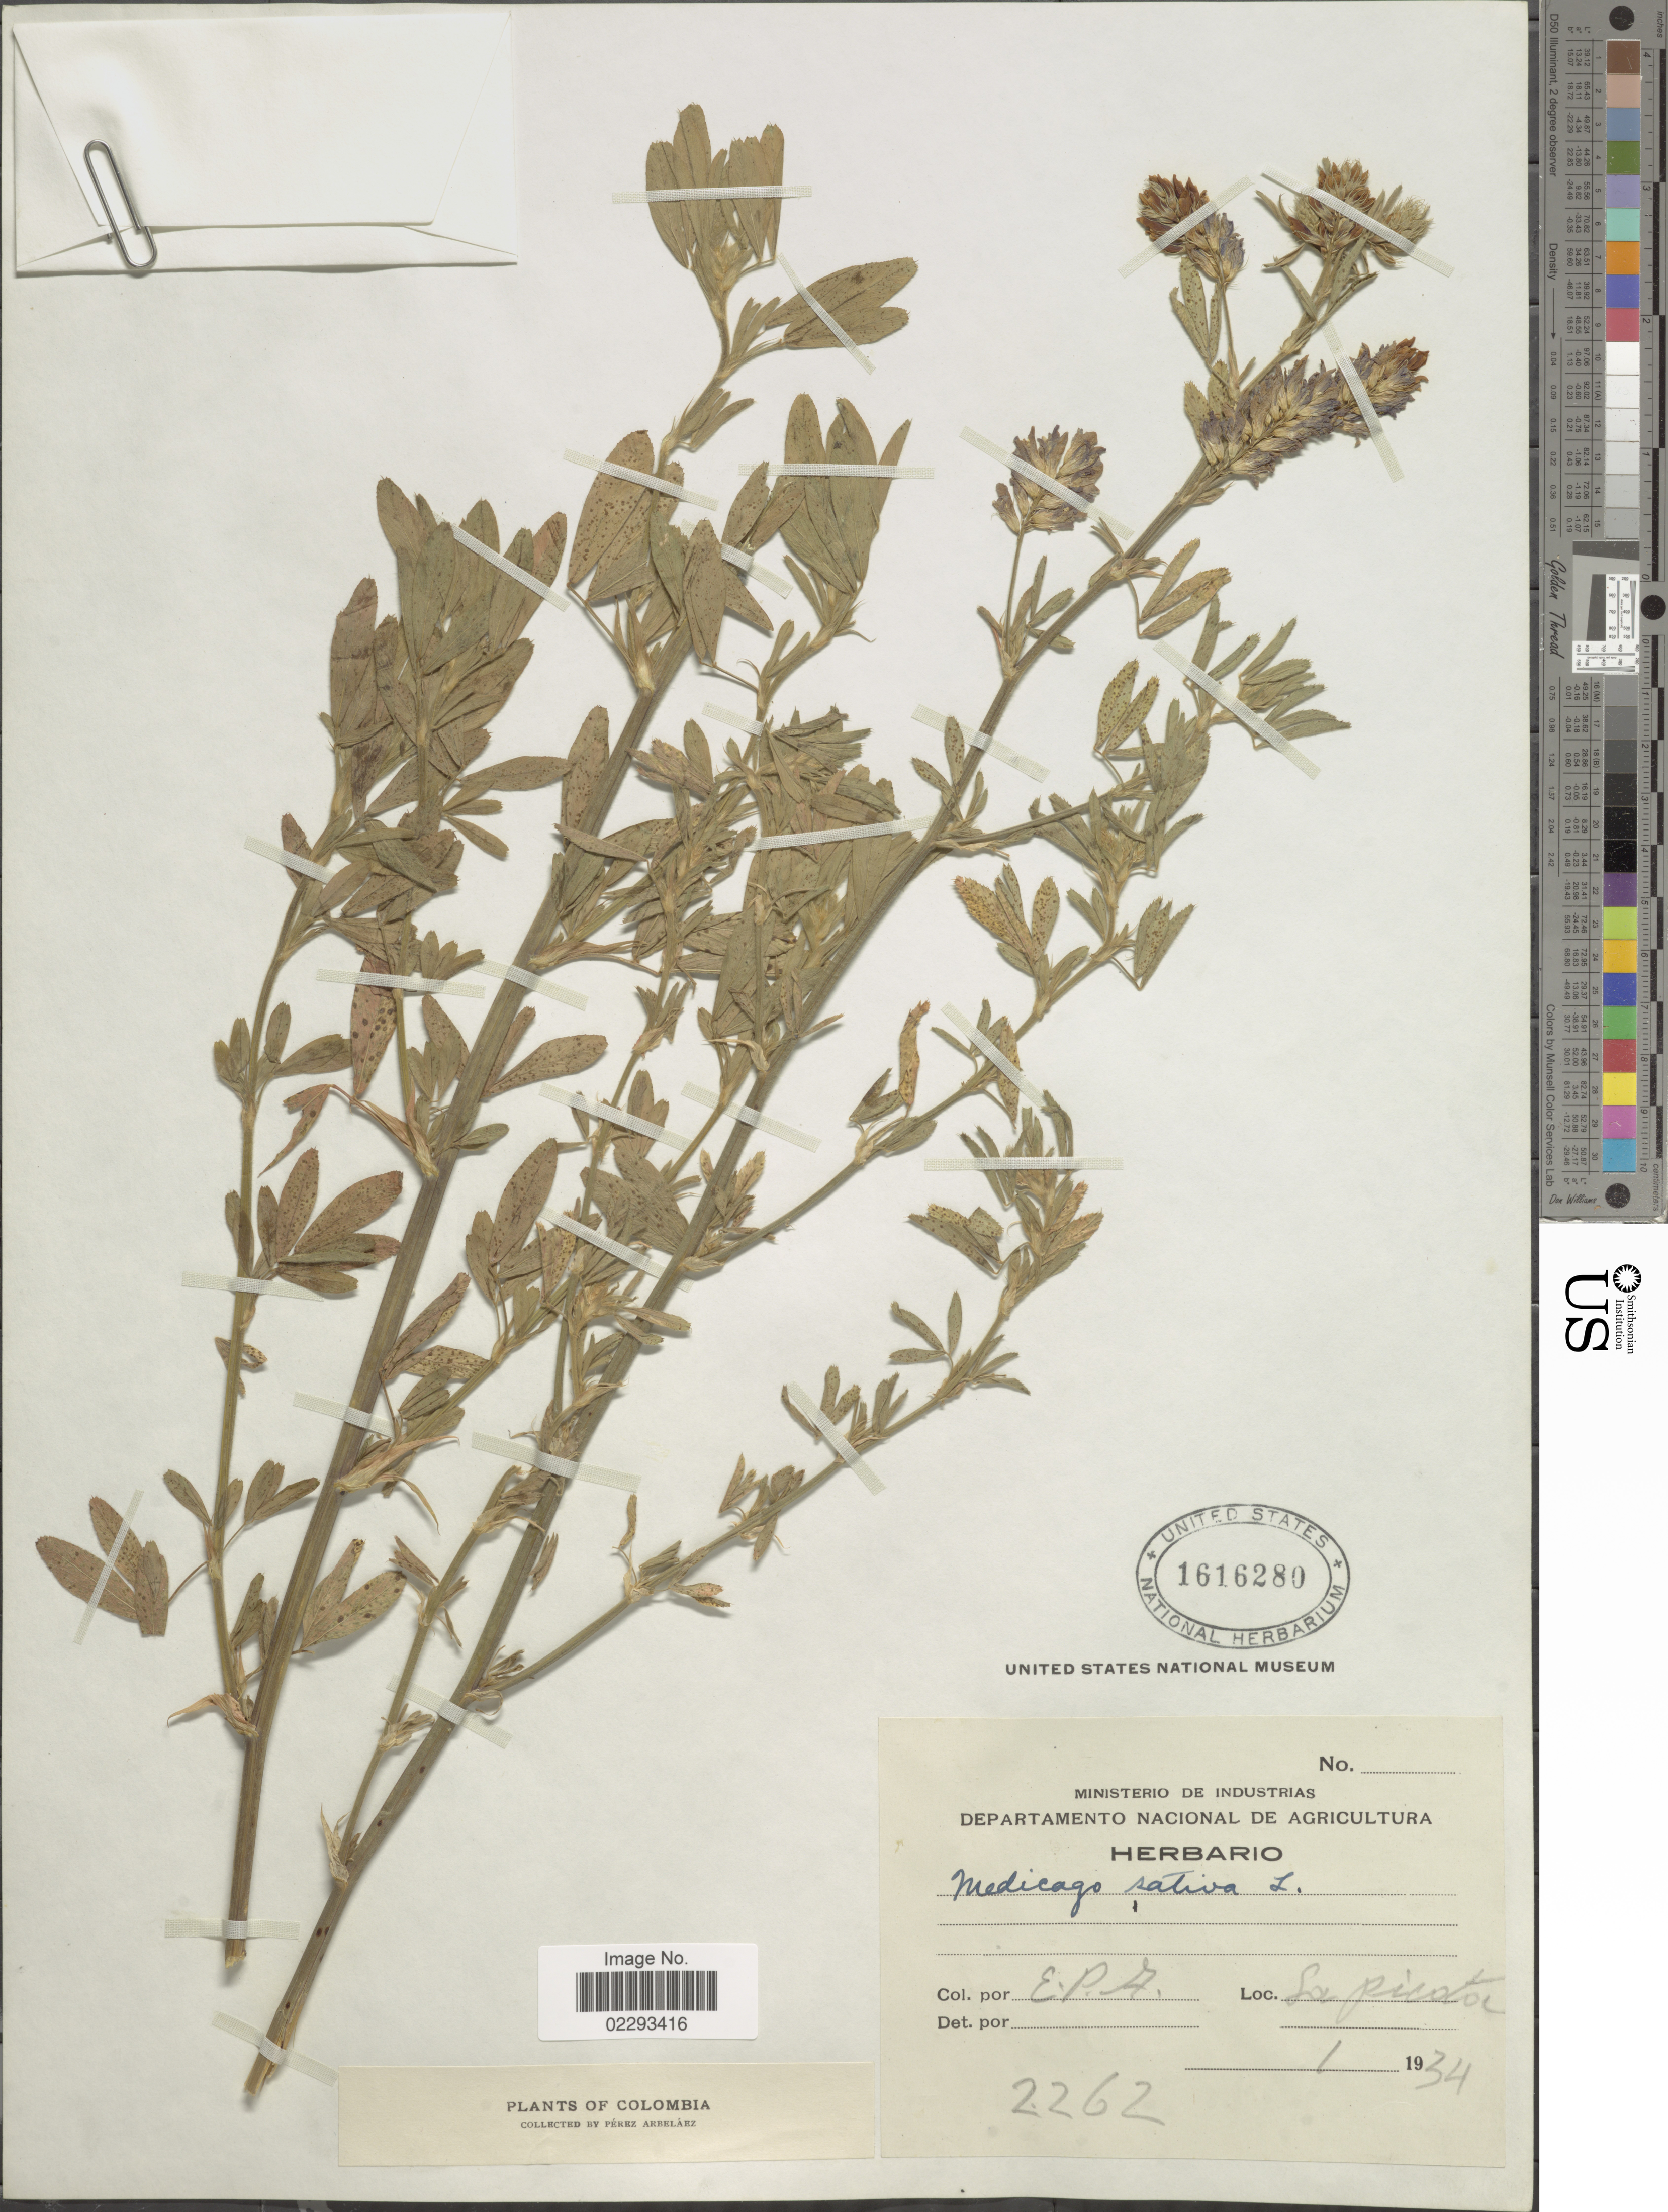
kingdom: Plantae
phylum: Tracheophyta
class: Magnoliopsida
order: Fabales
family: Fabaceae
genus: Medicago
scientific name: Medicago sativa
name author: L.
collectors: E. Pérez Arbeláez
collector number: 2262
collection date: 1934-01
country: Colombia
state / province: Bogota D.C.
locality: La Picota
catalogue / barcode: US 1616280